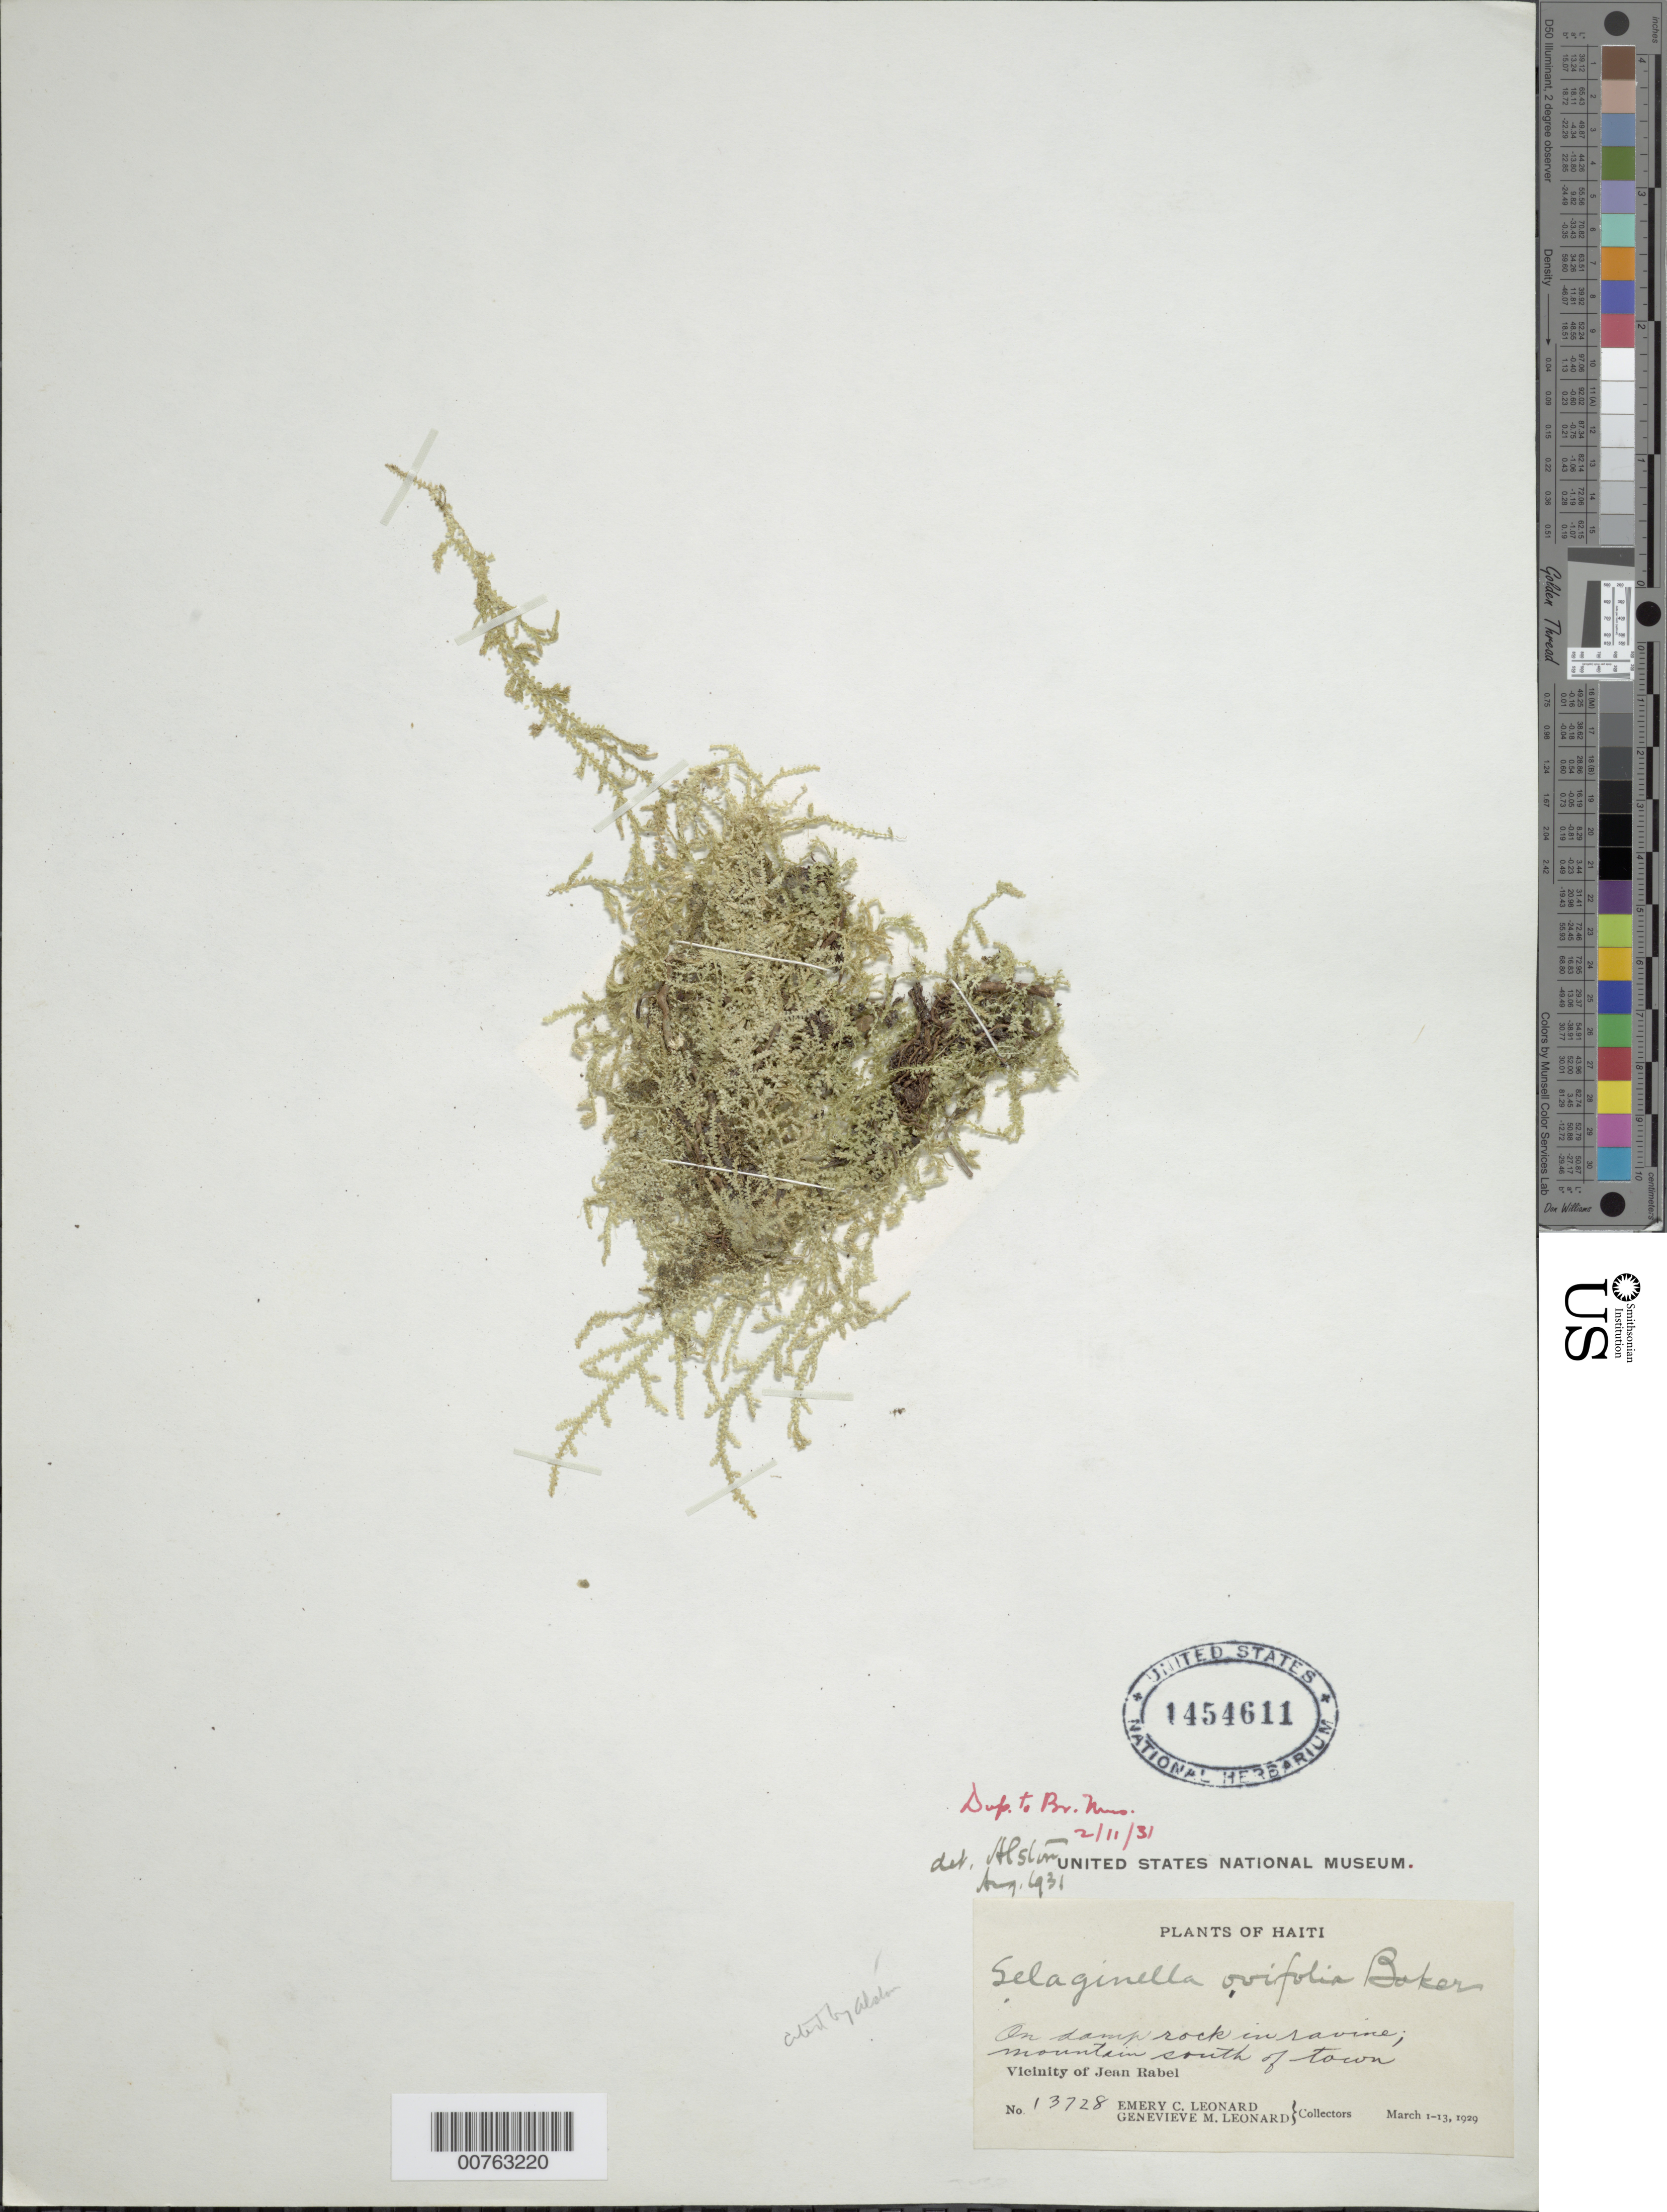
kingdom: Plantae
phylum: Tracheophyta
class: Lycopodiopsida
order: Selaginellales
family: Selaginellaceae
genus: Selaginella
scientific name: Selaginella ovifolia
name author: Baker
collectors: E. C. Leonard & G. M. Leonard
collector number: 13728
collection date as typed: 01 Mar 1929 to 13 Mar 1929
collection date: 1929-03-01/1929-03-13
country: Haiti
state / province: Nord-Óuest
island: Hispaniola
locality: Vicinity of Jean Rabel; mountain S of town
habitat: On damp rock in ravine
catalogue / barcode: US 1454611